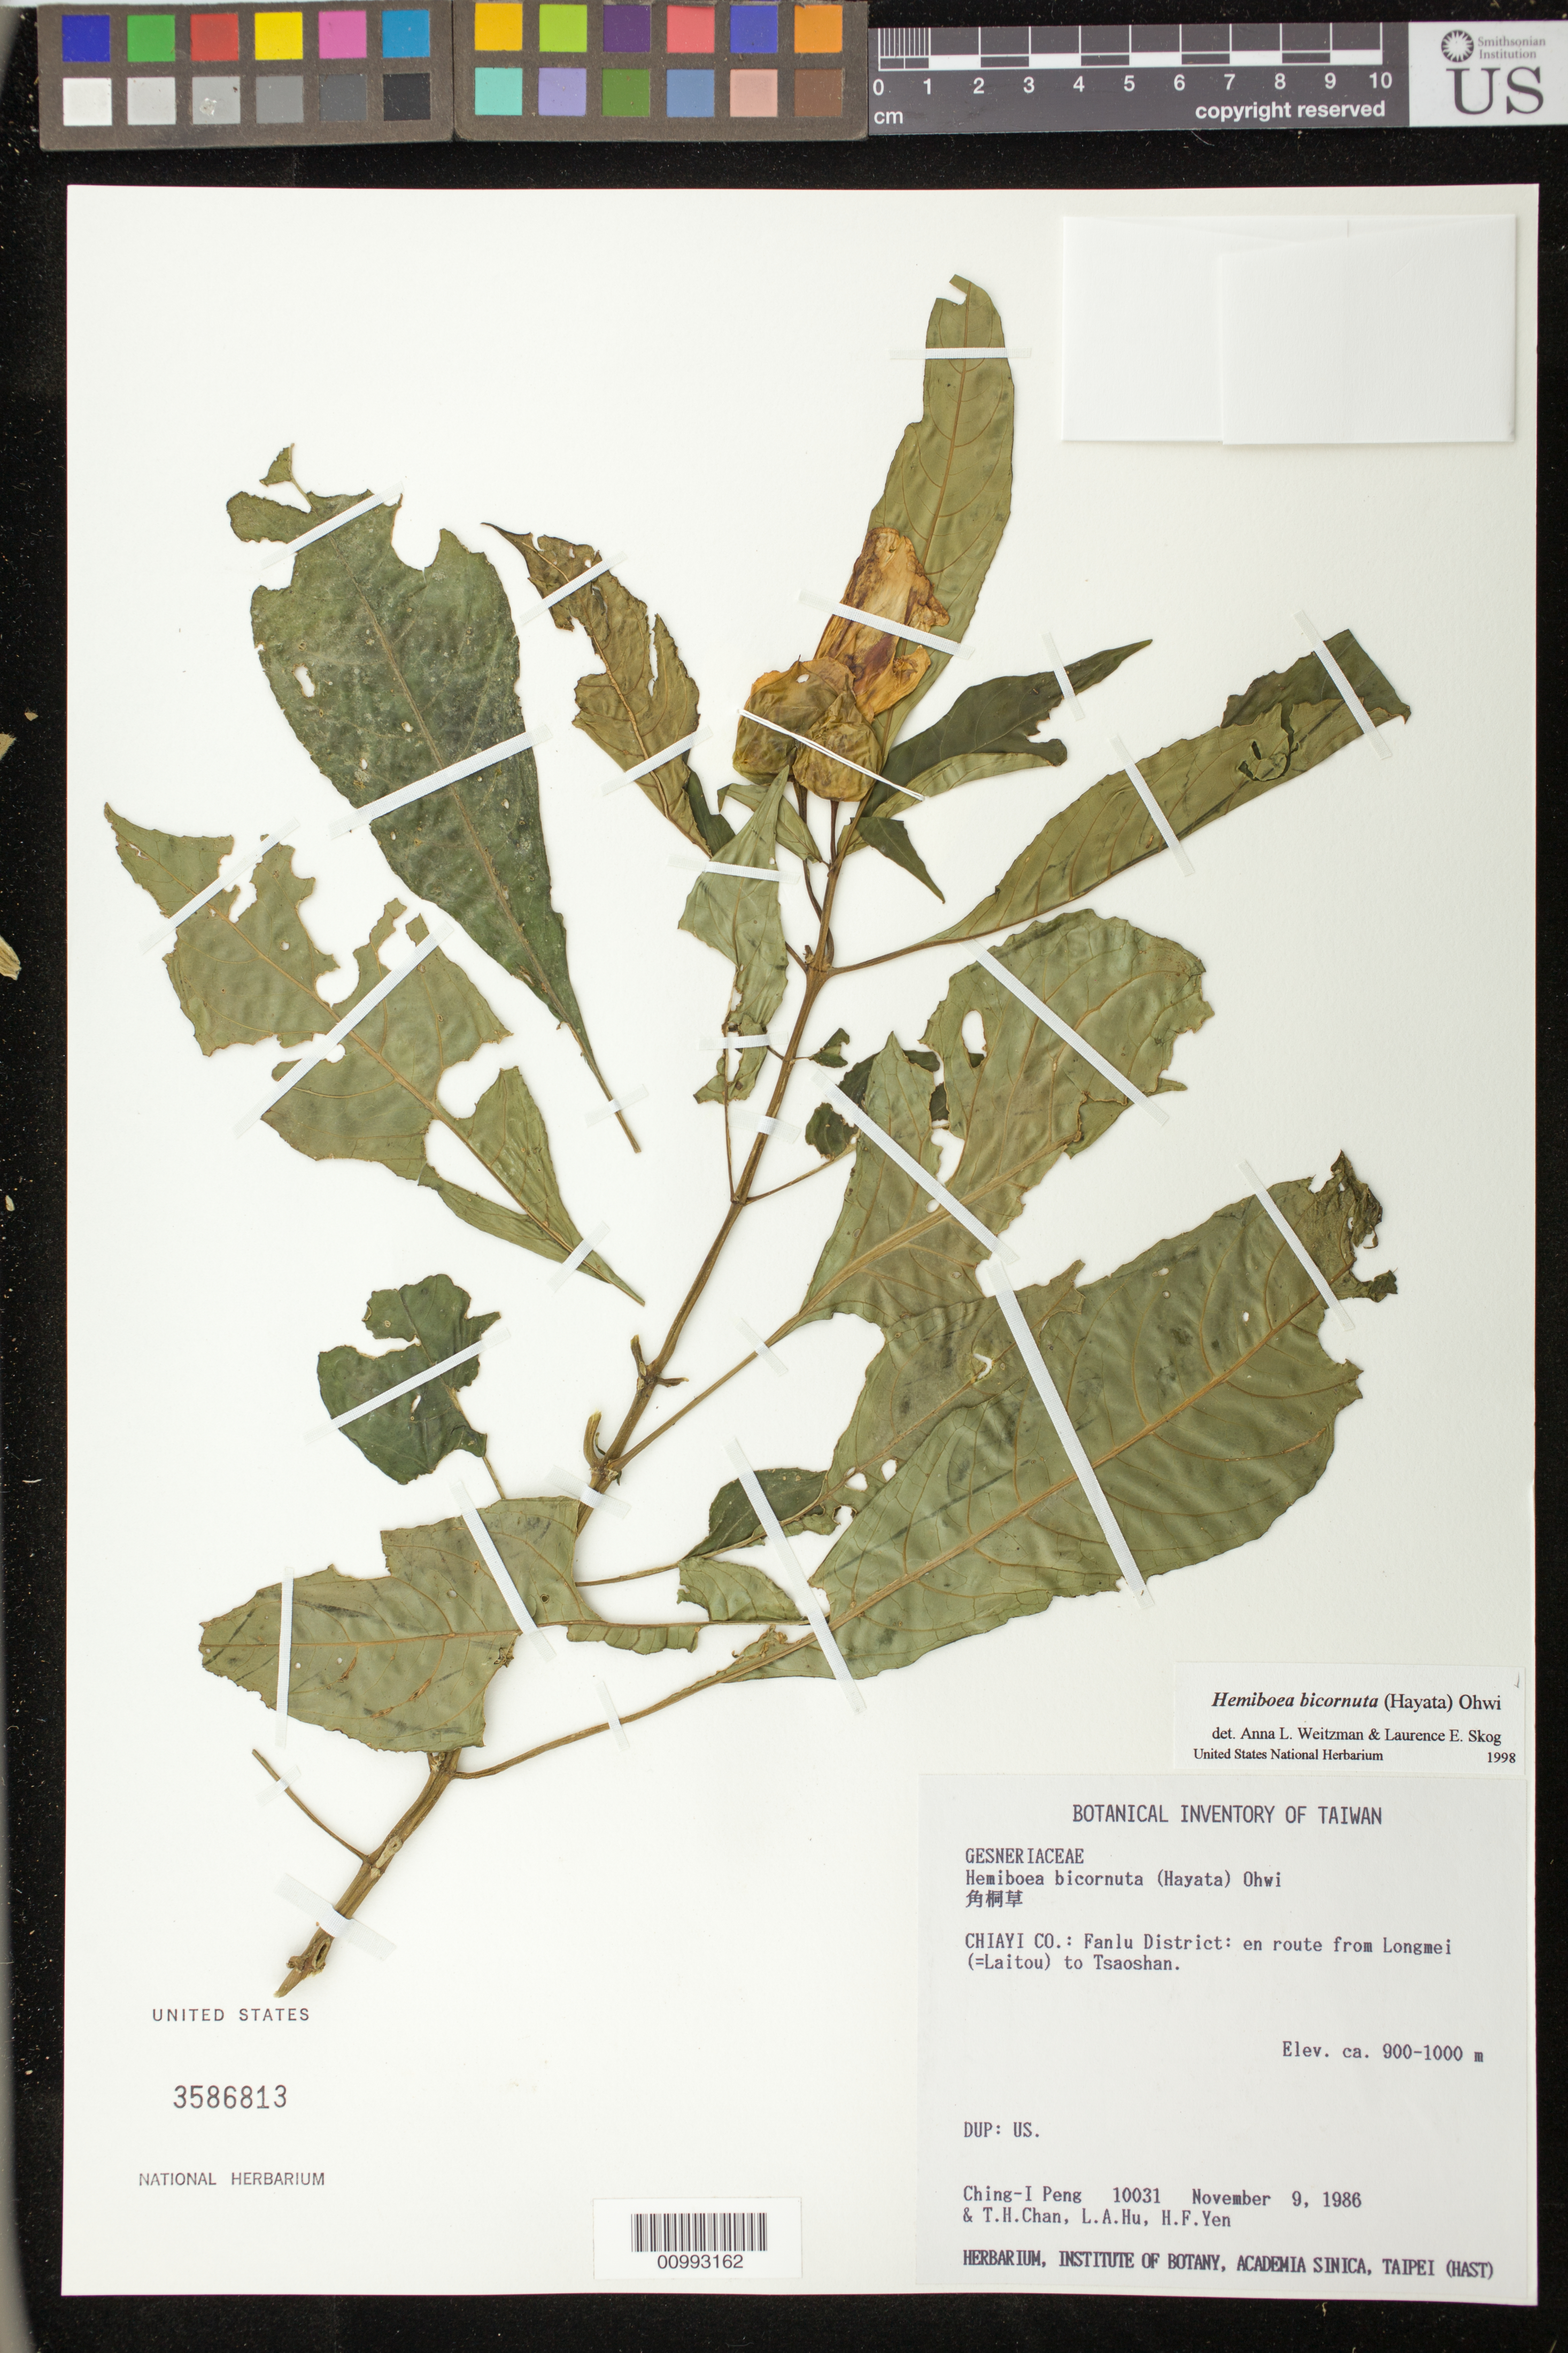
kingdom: Plantae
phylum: Tracheophyta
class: Magnoliopsida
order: Lamiales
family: Gesneriaceae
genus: Hemiboea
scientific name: Hemiboea bicornuta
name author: (Hayata) Ohwi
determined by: Weitzman, A. L.; Skog, L. E.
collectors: C.-I Peng & et al.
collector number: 10031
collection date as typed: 09 Nov 1986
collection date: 1986-11-09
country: Taiwan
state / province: Chiayi City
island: Taiwan [Formosa]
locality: Chiayi Co.: Fanlu District: en route from Longmei (=Laitou) to Tsaoshan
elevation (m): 900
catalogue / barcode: US 3586813